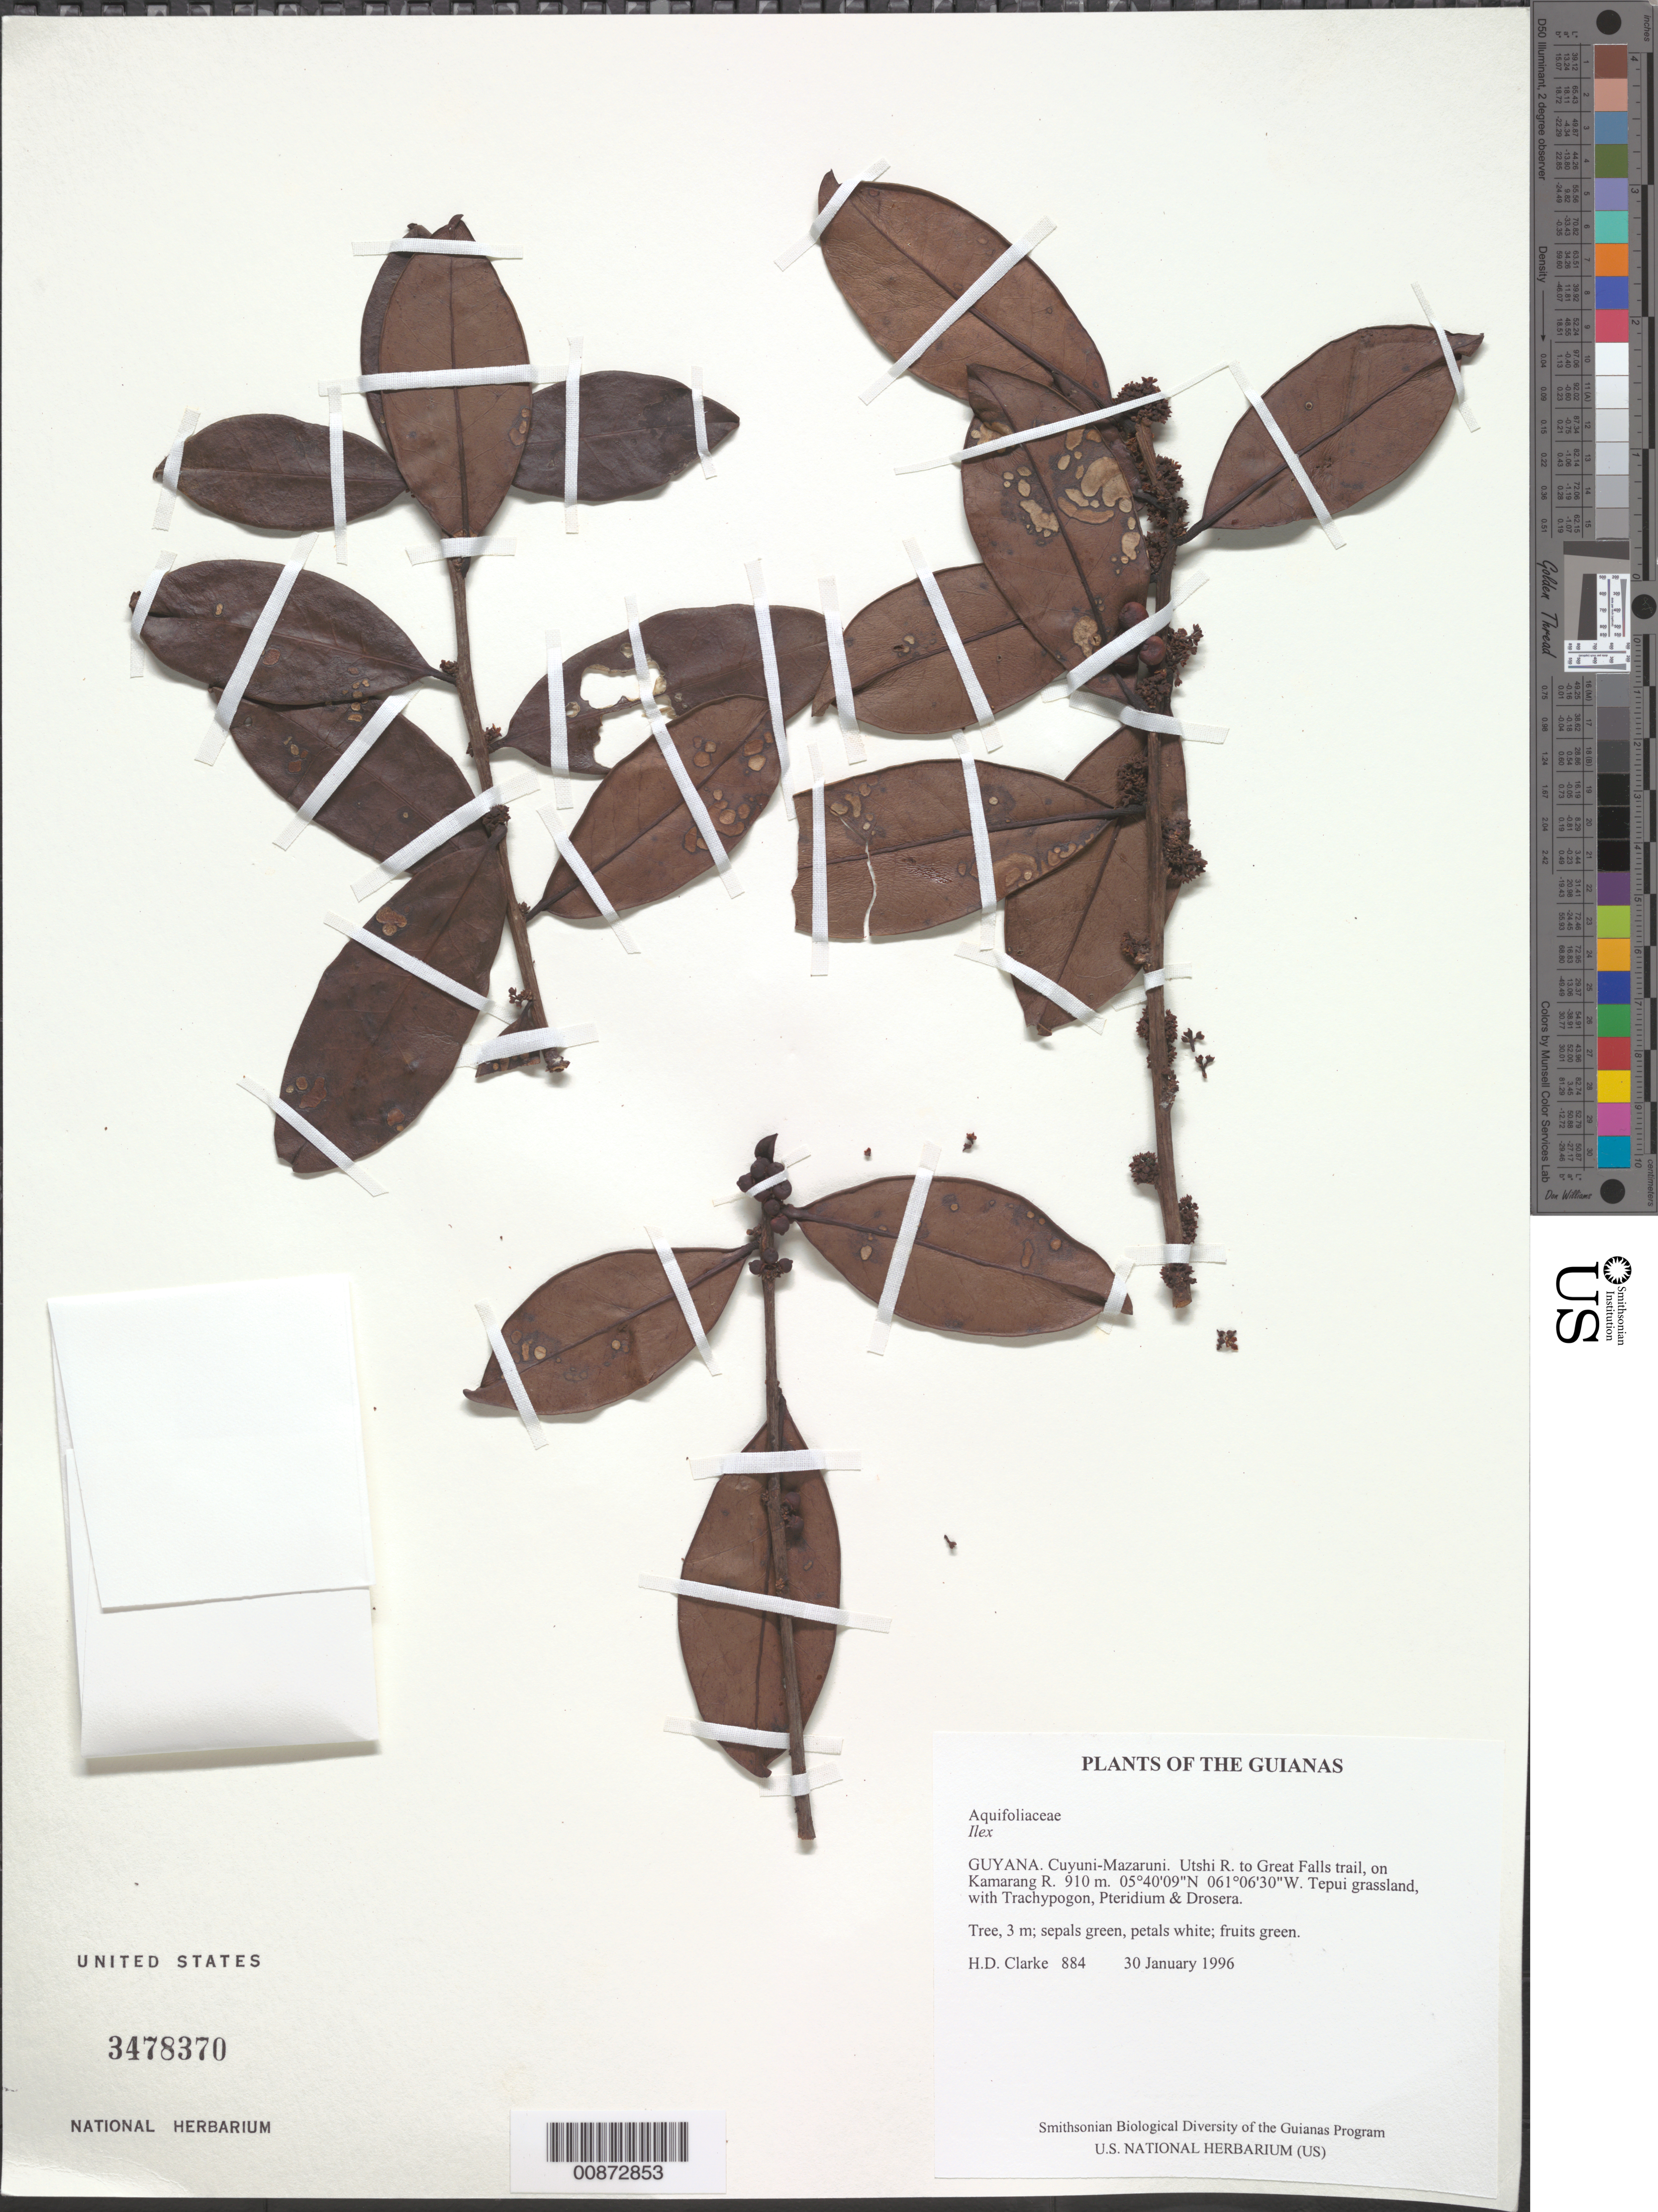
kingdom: Plantae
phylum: Tracheophyta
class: Magnoliopsida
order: Aquifoliales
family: Aquifoliaceae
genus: Ilex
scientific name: Ilex guianensis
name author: (Aubl.) Kuntze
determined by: Du Pasquier, P.-E.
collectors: H. D. Clarke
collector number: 884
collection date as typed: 30 January 1996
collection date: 1996-01-30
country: Guyana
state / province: Cuyuni-Mazaruni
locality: Utshi R. to Great Falls trail, on Kamarang R.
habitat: Tepui grassland, with Trachypogon, Pteridium & Drosera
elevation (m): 910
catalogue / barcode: US 3478370